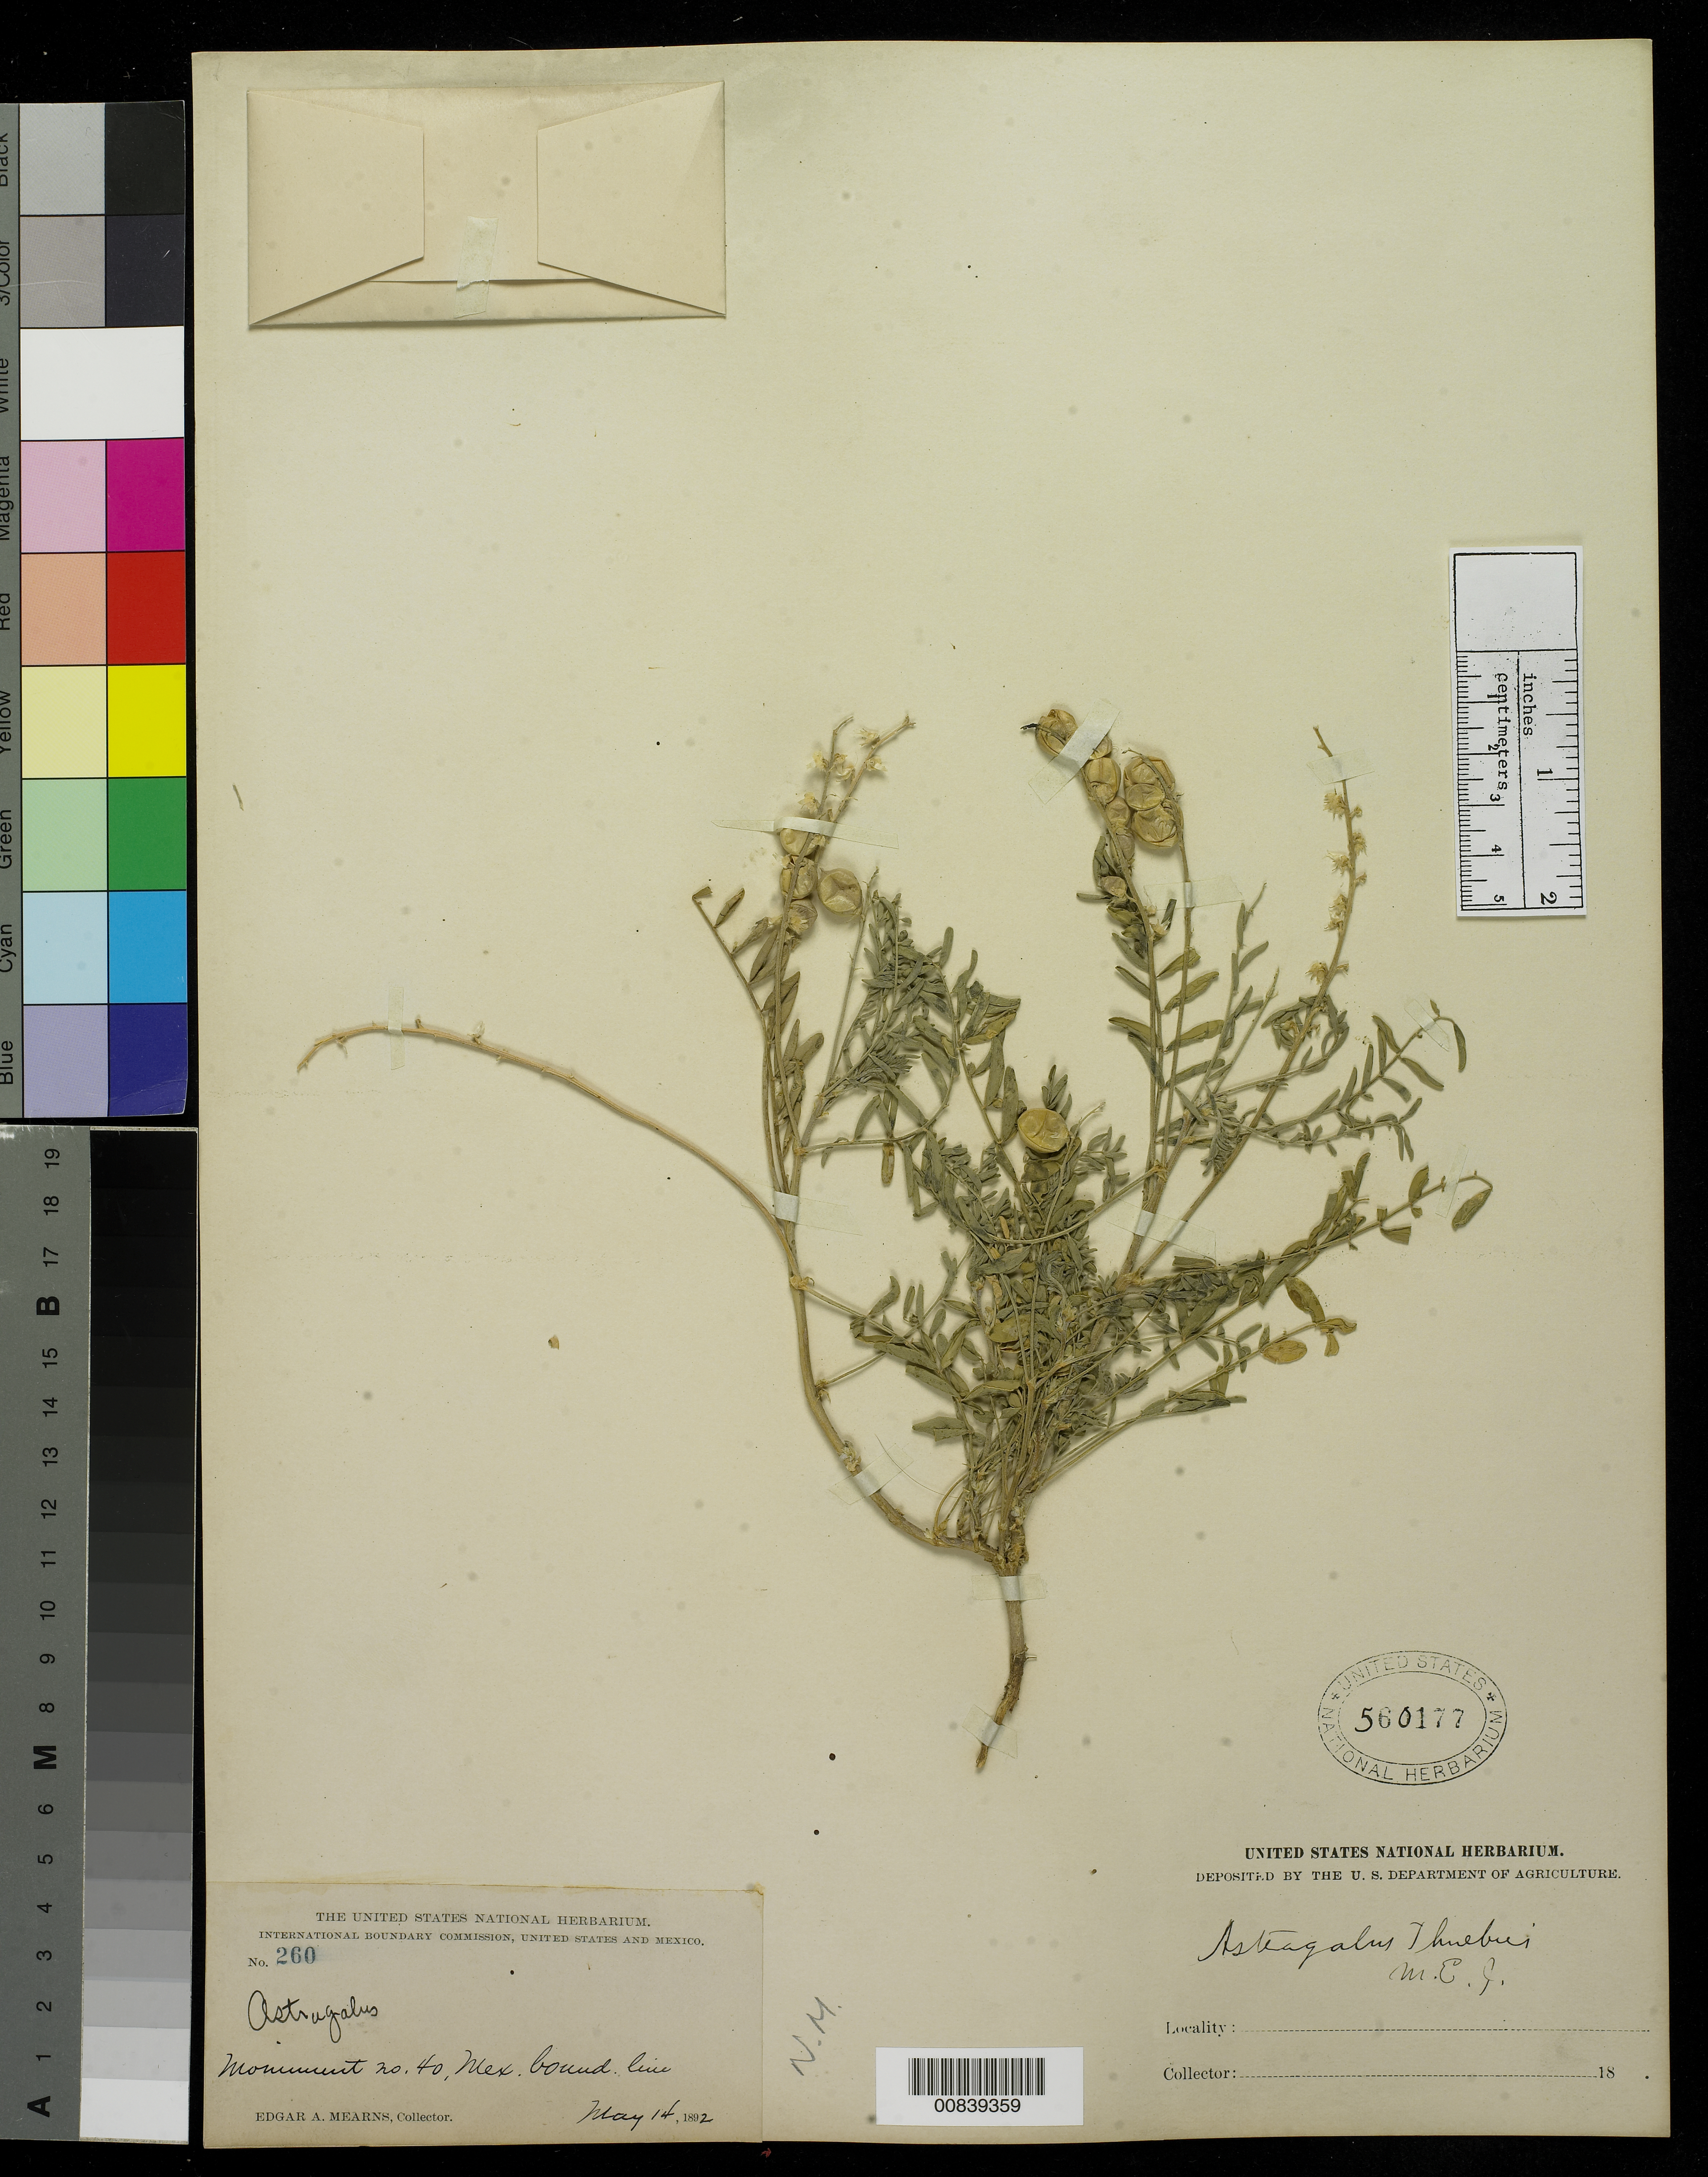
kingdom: Plantae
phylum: Tracheophyta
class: Magnoliopsida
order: Fabales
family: Fabaceae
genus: Astragalus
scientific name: Astragalus thurberi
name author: A. Gray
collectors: E. A. Mearns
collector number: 260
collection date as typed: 14 May 1892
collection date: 1892-05-14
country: United States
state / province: New Mexico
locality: Monument no. 40, Mexican Boundary Line.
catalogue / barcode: US 560177